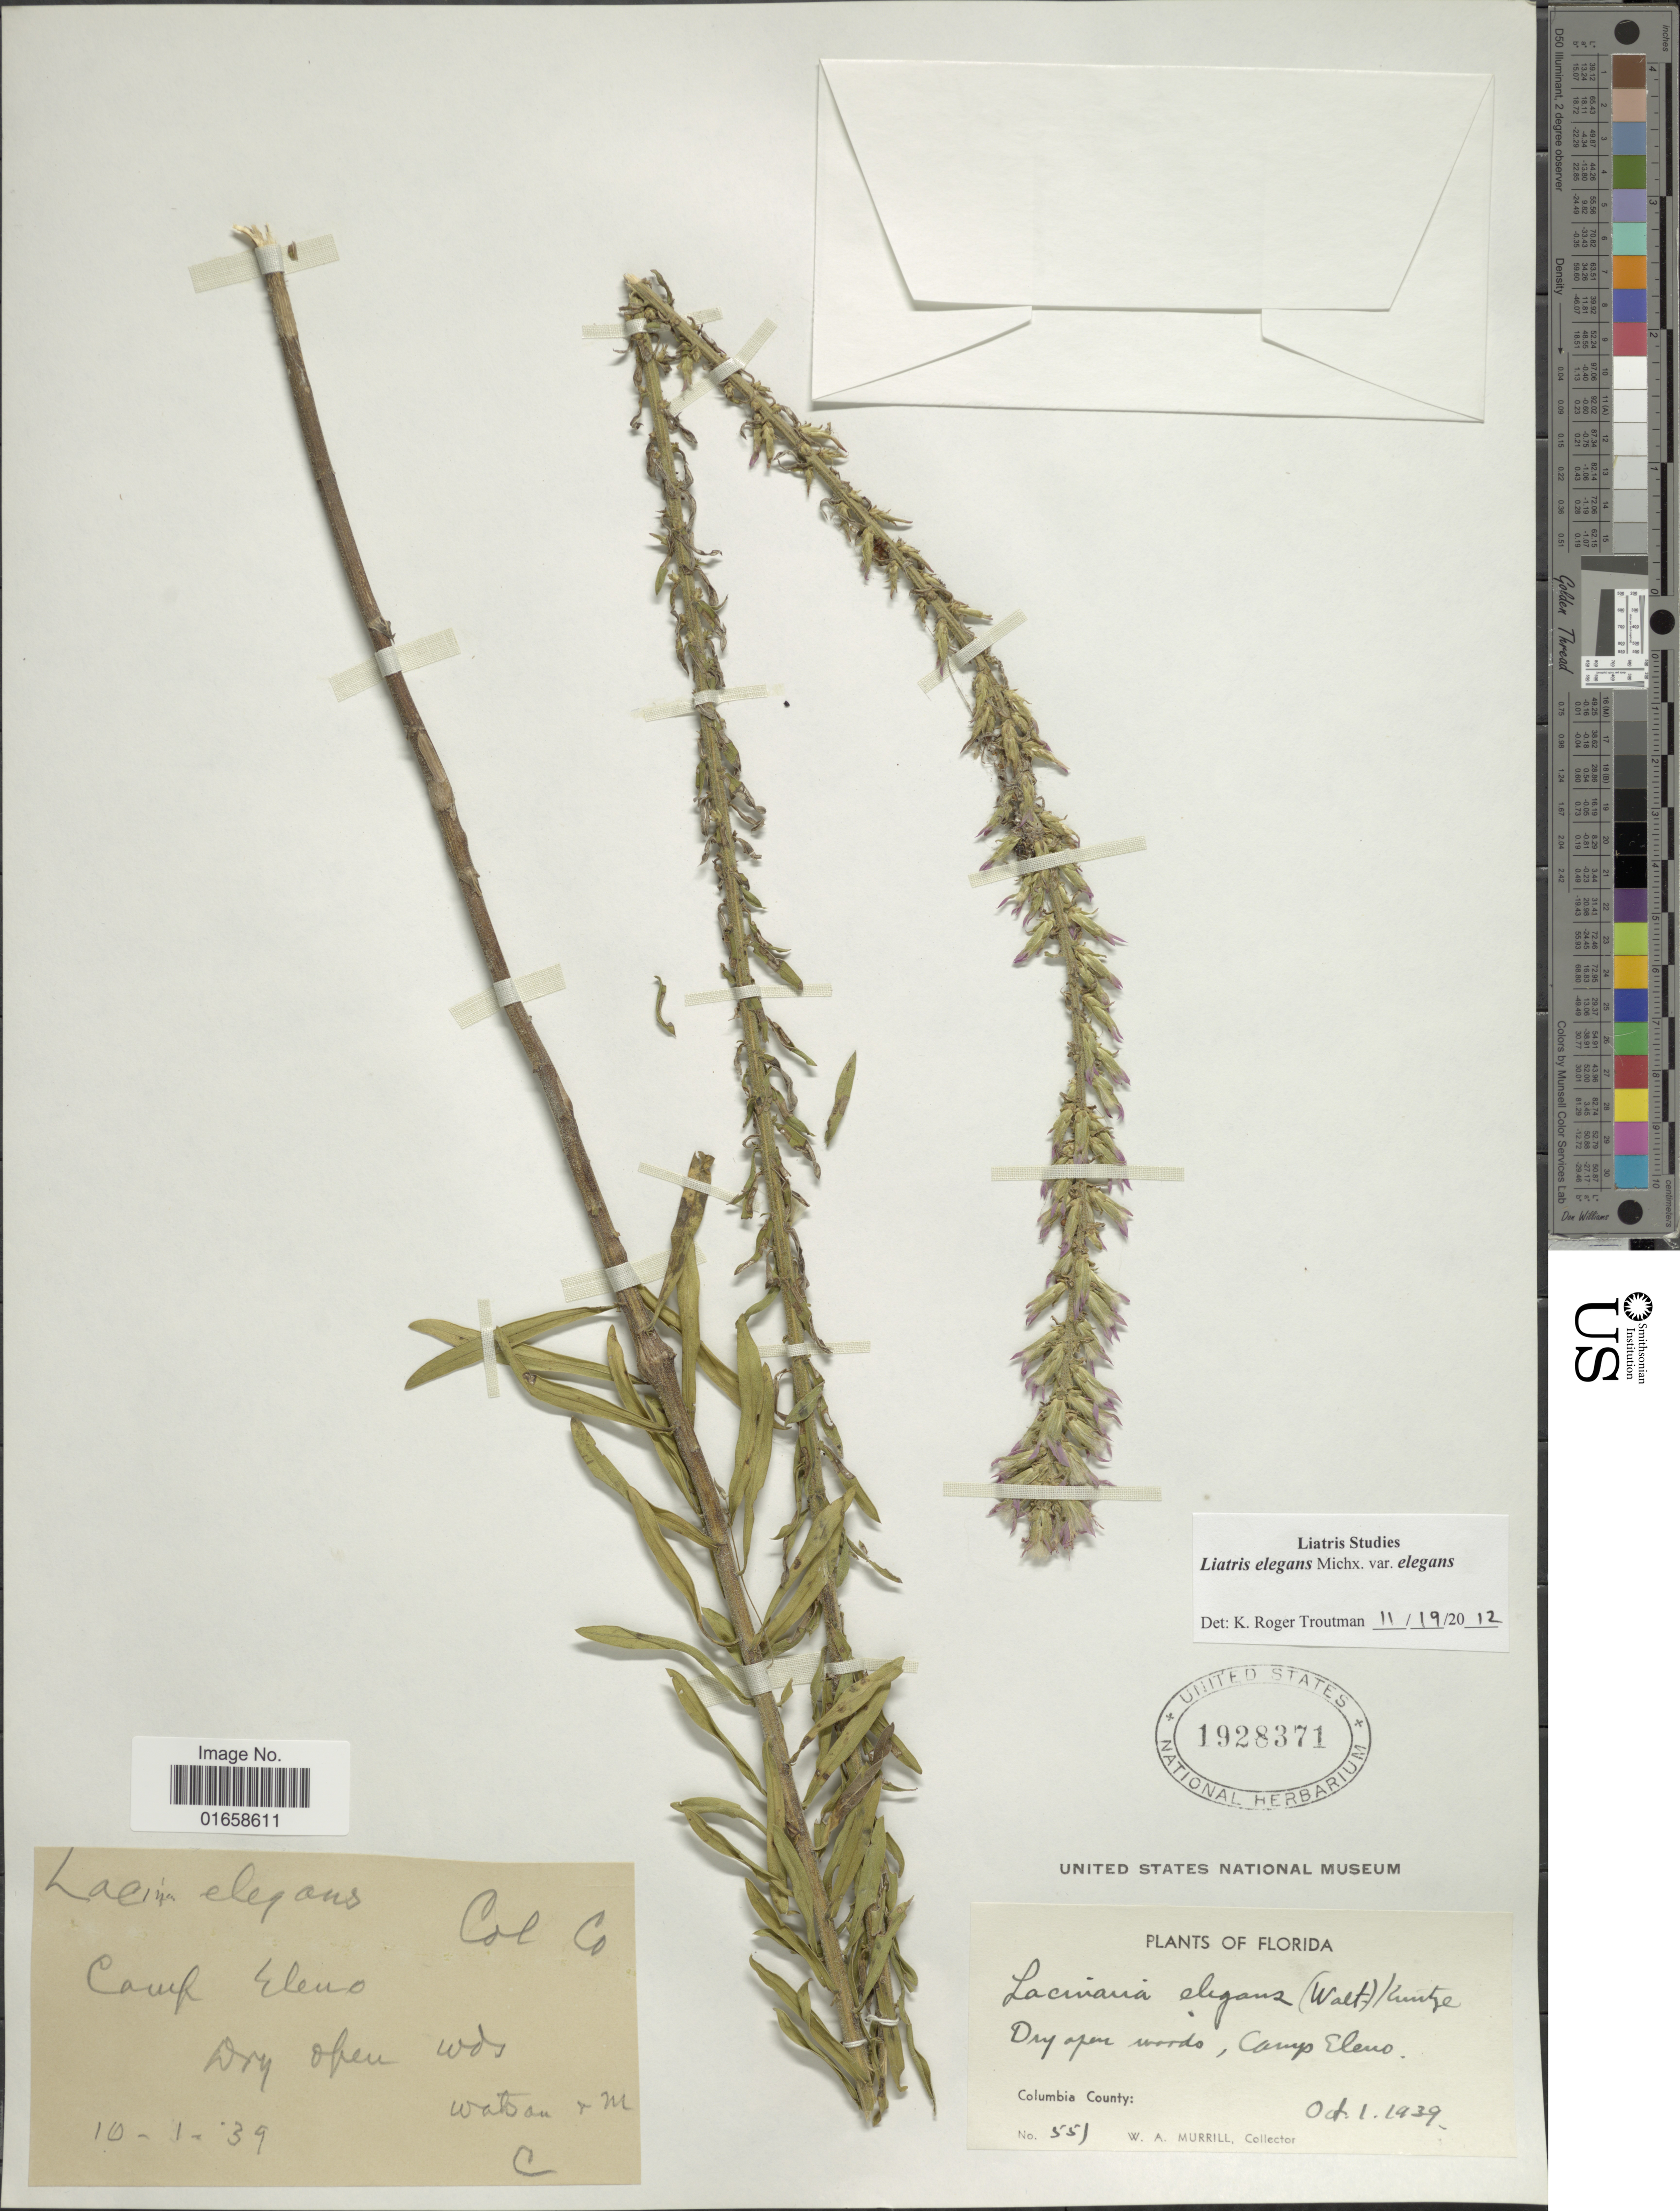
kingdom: Plantae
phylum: Tracheophyta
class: Magnoliopsida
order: Asterales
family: Asteraceae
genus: Liatris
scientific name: Liatris elegans var. elegans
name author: (Walter) Michx.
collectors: W. A. Murrill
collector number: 551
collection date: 1939-10-01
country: United States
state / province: Florida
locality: Camp Eleno, Columbia County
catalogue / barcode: US 1928371